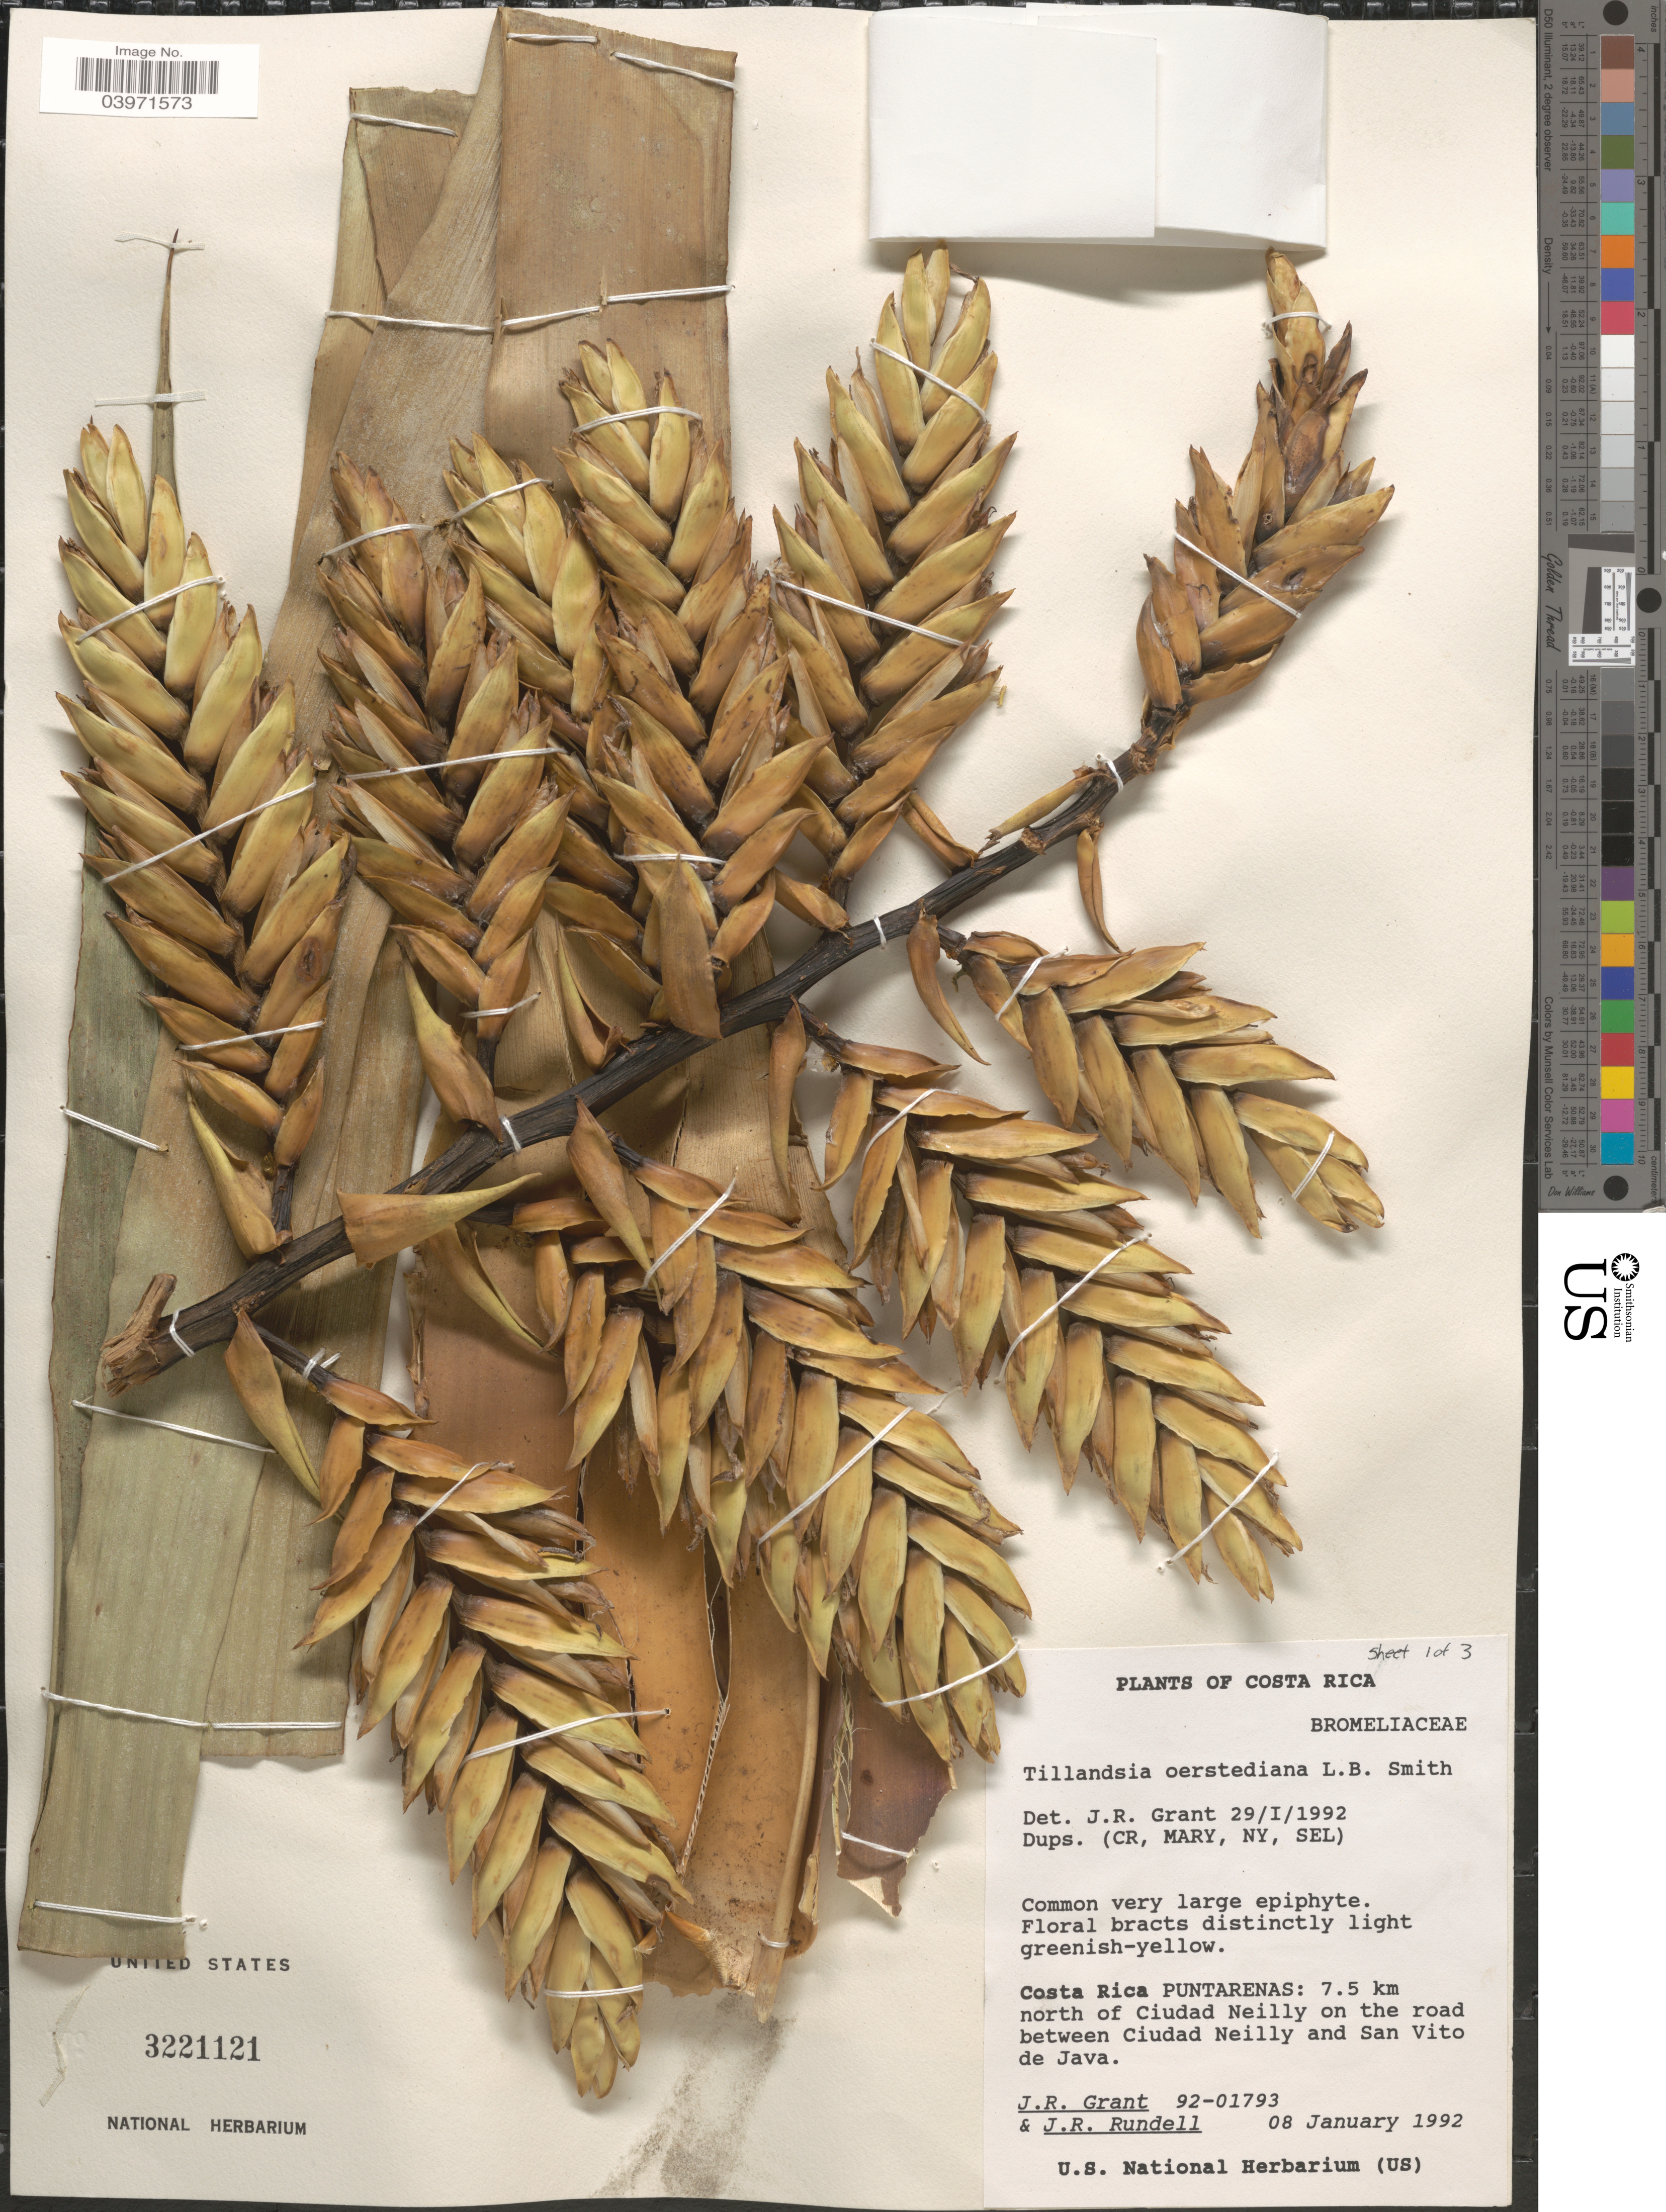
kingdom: Plantae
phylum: Tracheophyta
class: Liliopsida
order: Poales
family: Bromeliaceae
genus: Tillandsia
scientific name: Tillandsia oerstediana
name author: L.B. Sm.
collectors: J. Grant & J. R. Rundell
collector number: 92-01793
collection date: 1992-01-08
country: Costa Rica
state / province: Puntarenas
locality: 7.5 km north of Ciudad Neilly on the road between Ciudad Neilly and San Vito de Java.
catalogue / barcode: US 3221121